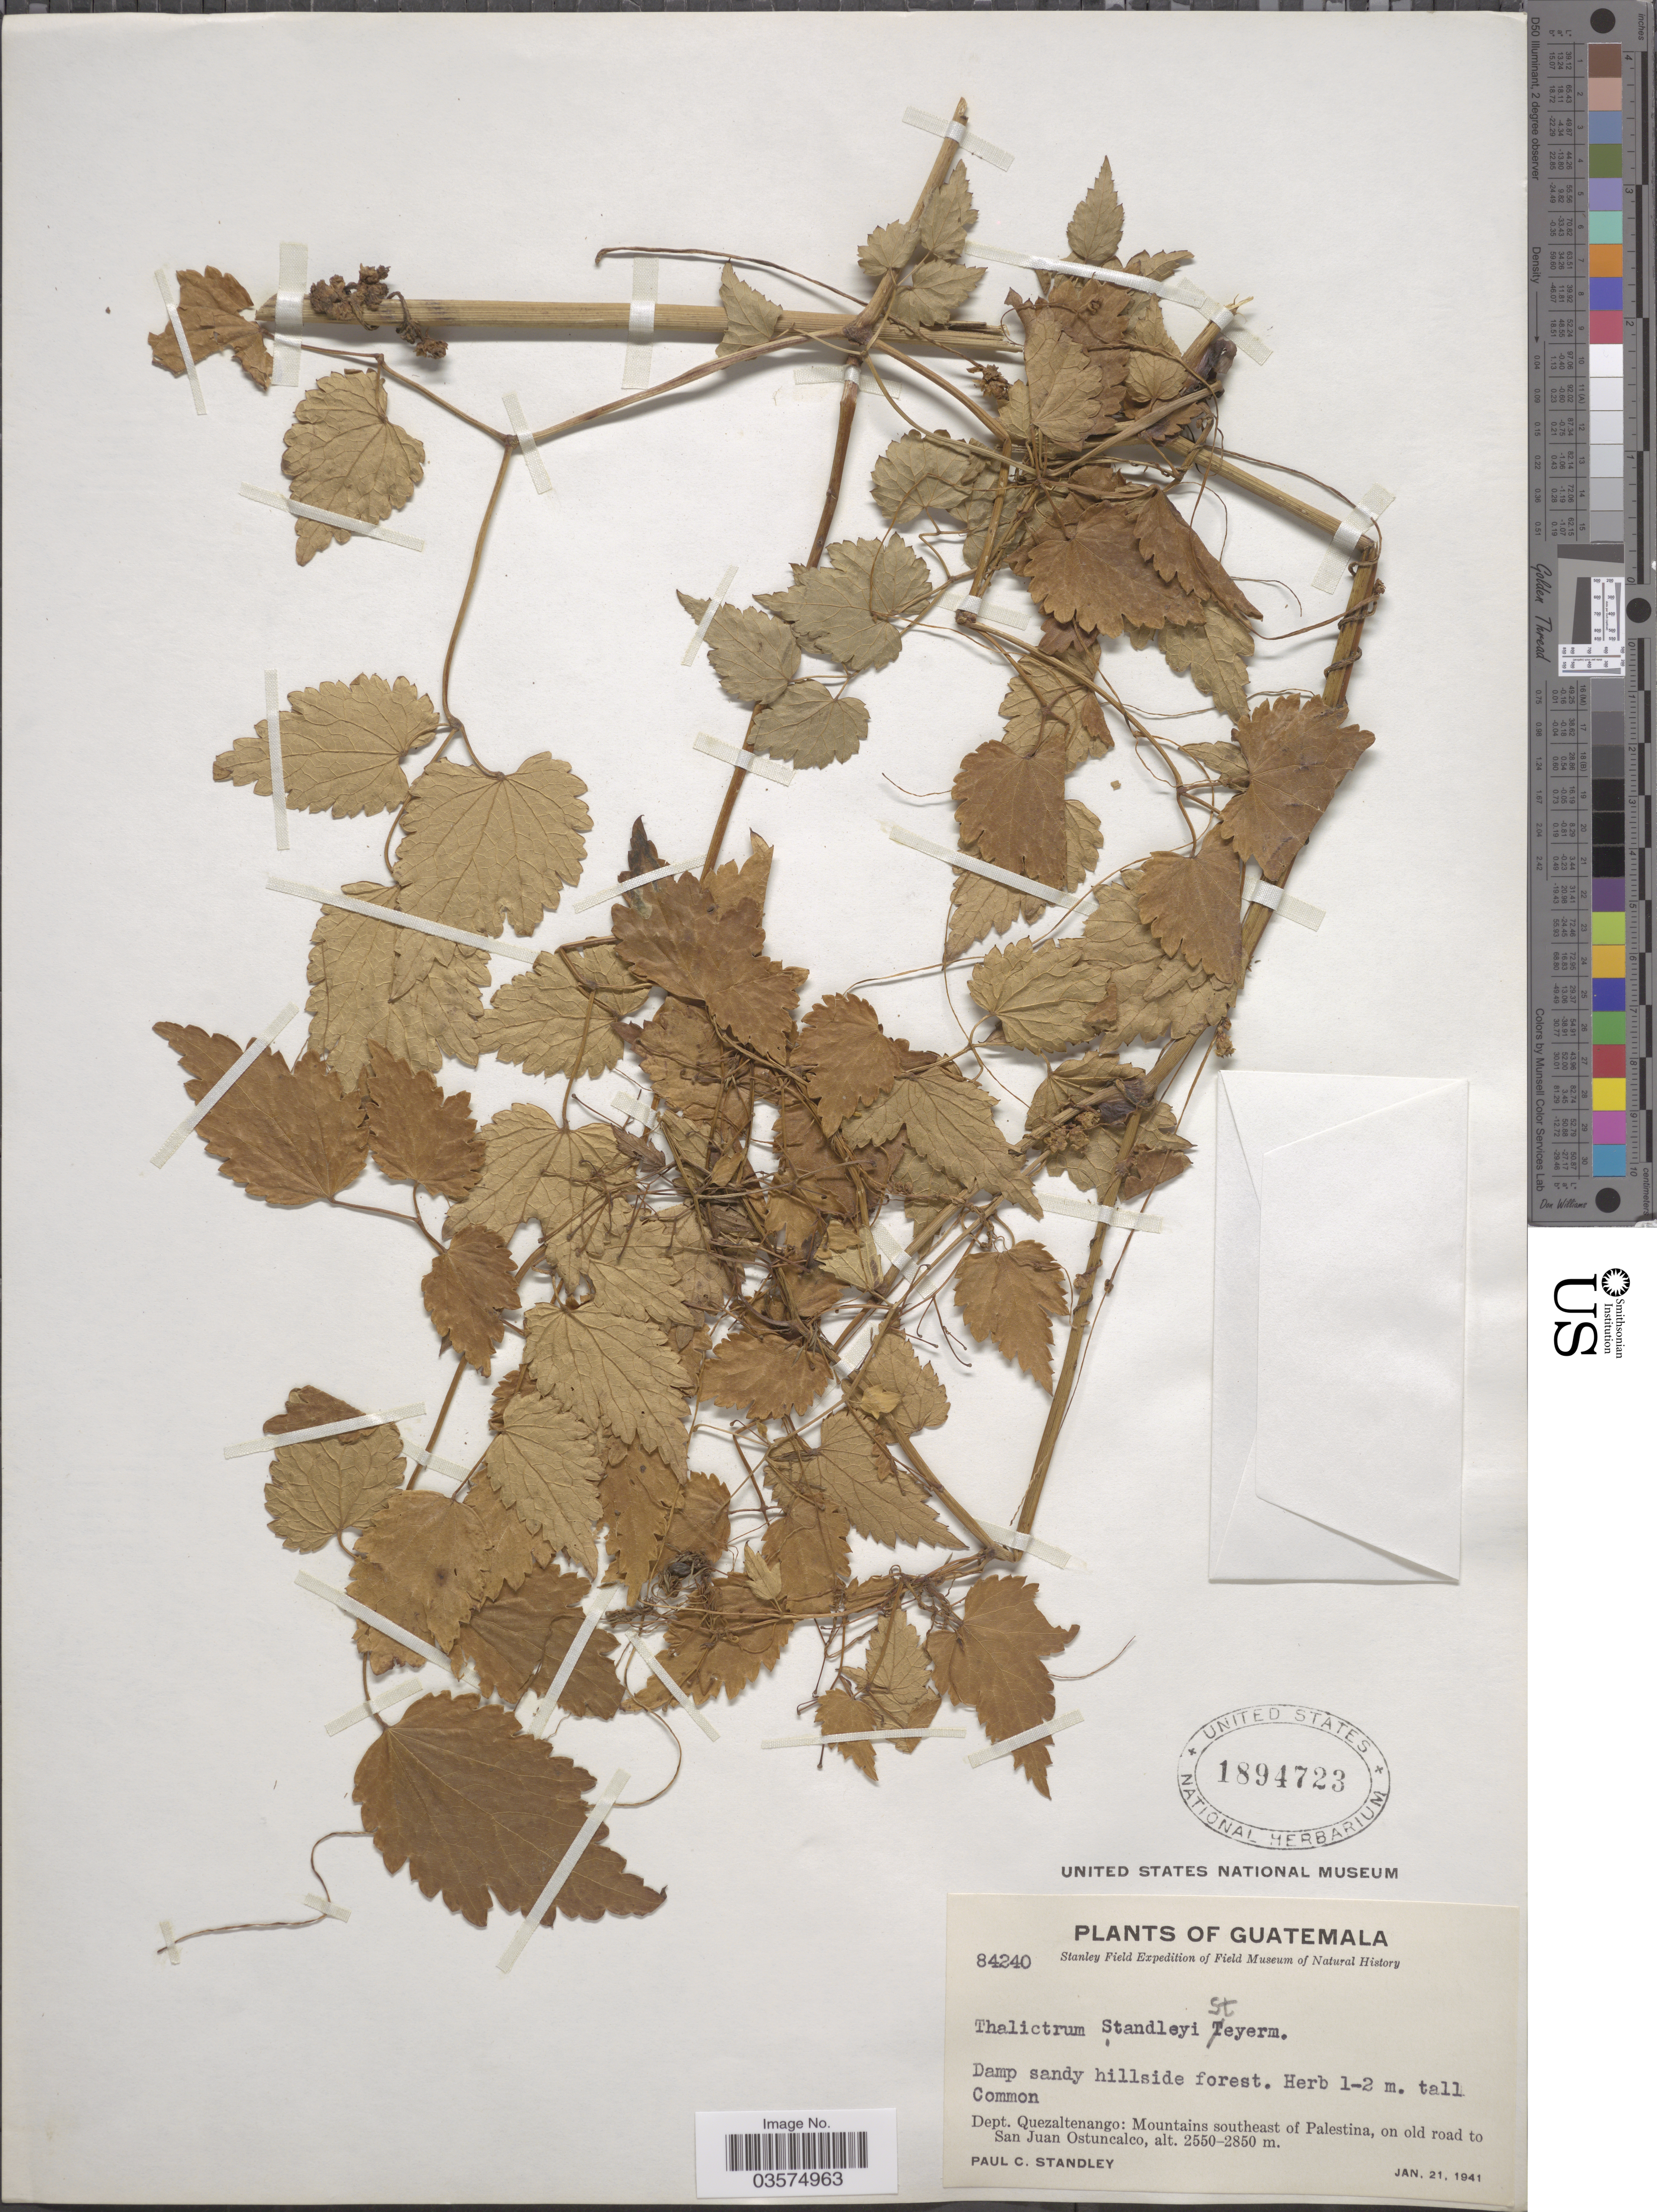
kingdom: Plantae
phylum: Tracheophyta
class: Magnoliopsida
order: Ranunculales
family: Ranunculaceae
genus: Thalictrum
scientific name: Thalictrum standleyi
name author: Steyerm.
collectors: P. C. Standley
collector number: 84240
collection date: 1941-01-21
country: Guatemala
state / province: Quetzaltenango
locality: Dept. Quezaltenango: Mountains southeast of Palestina, on old road to San Juan Ostuncalco.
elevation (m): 2550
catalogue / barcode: US 1894723